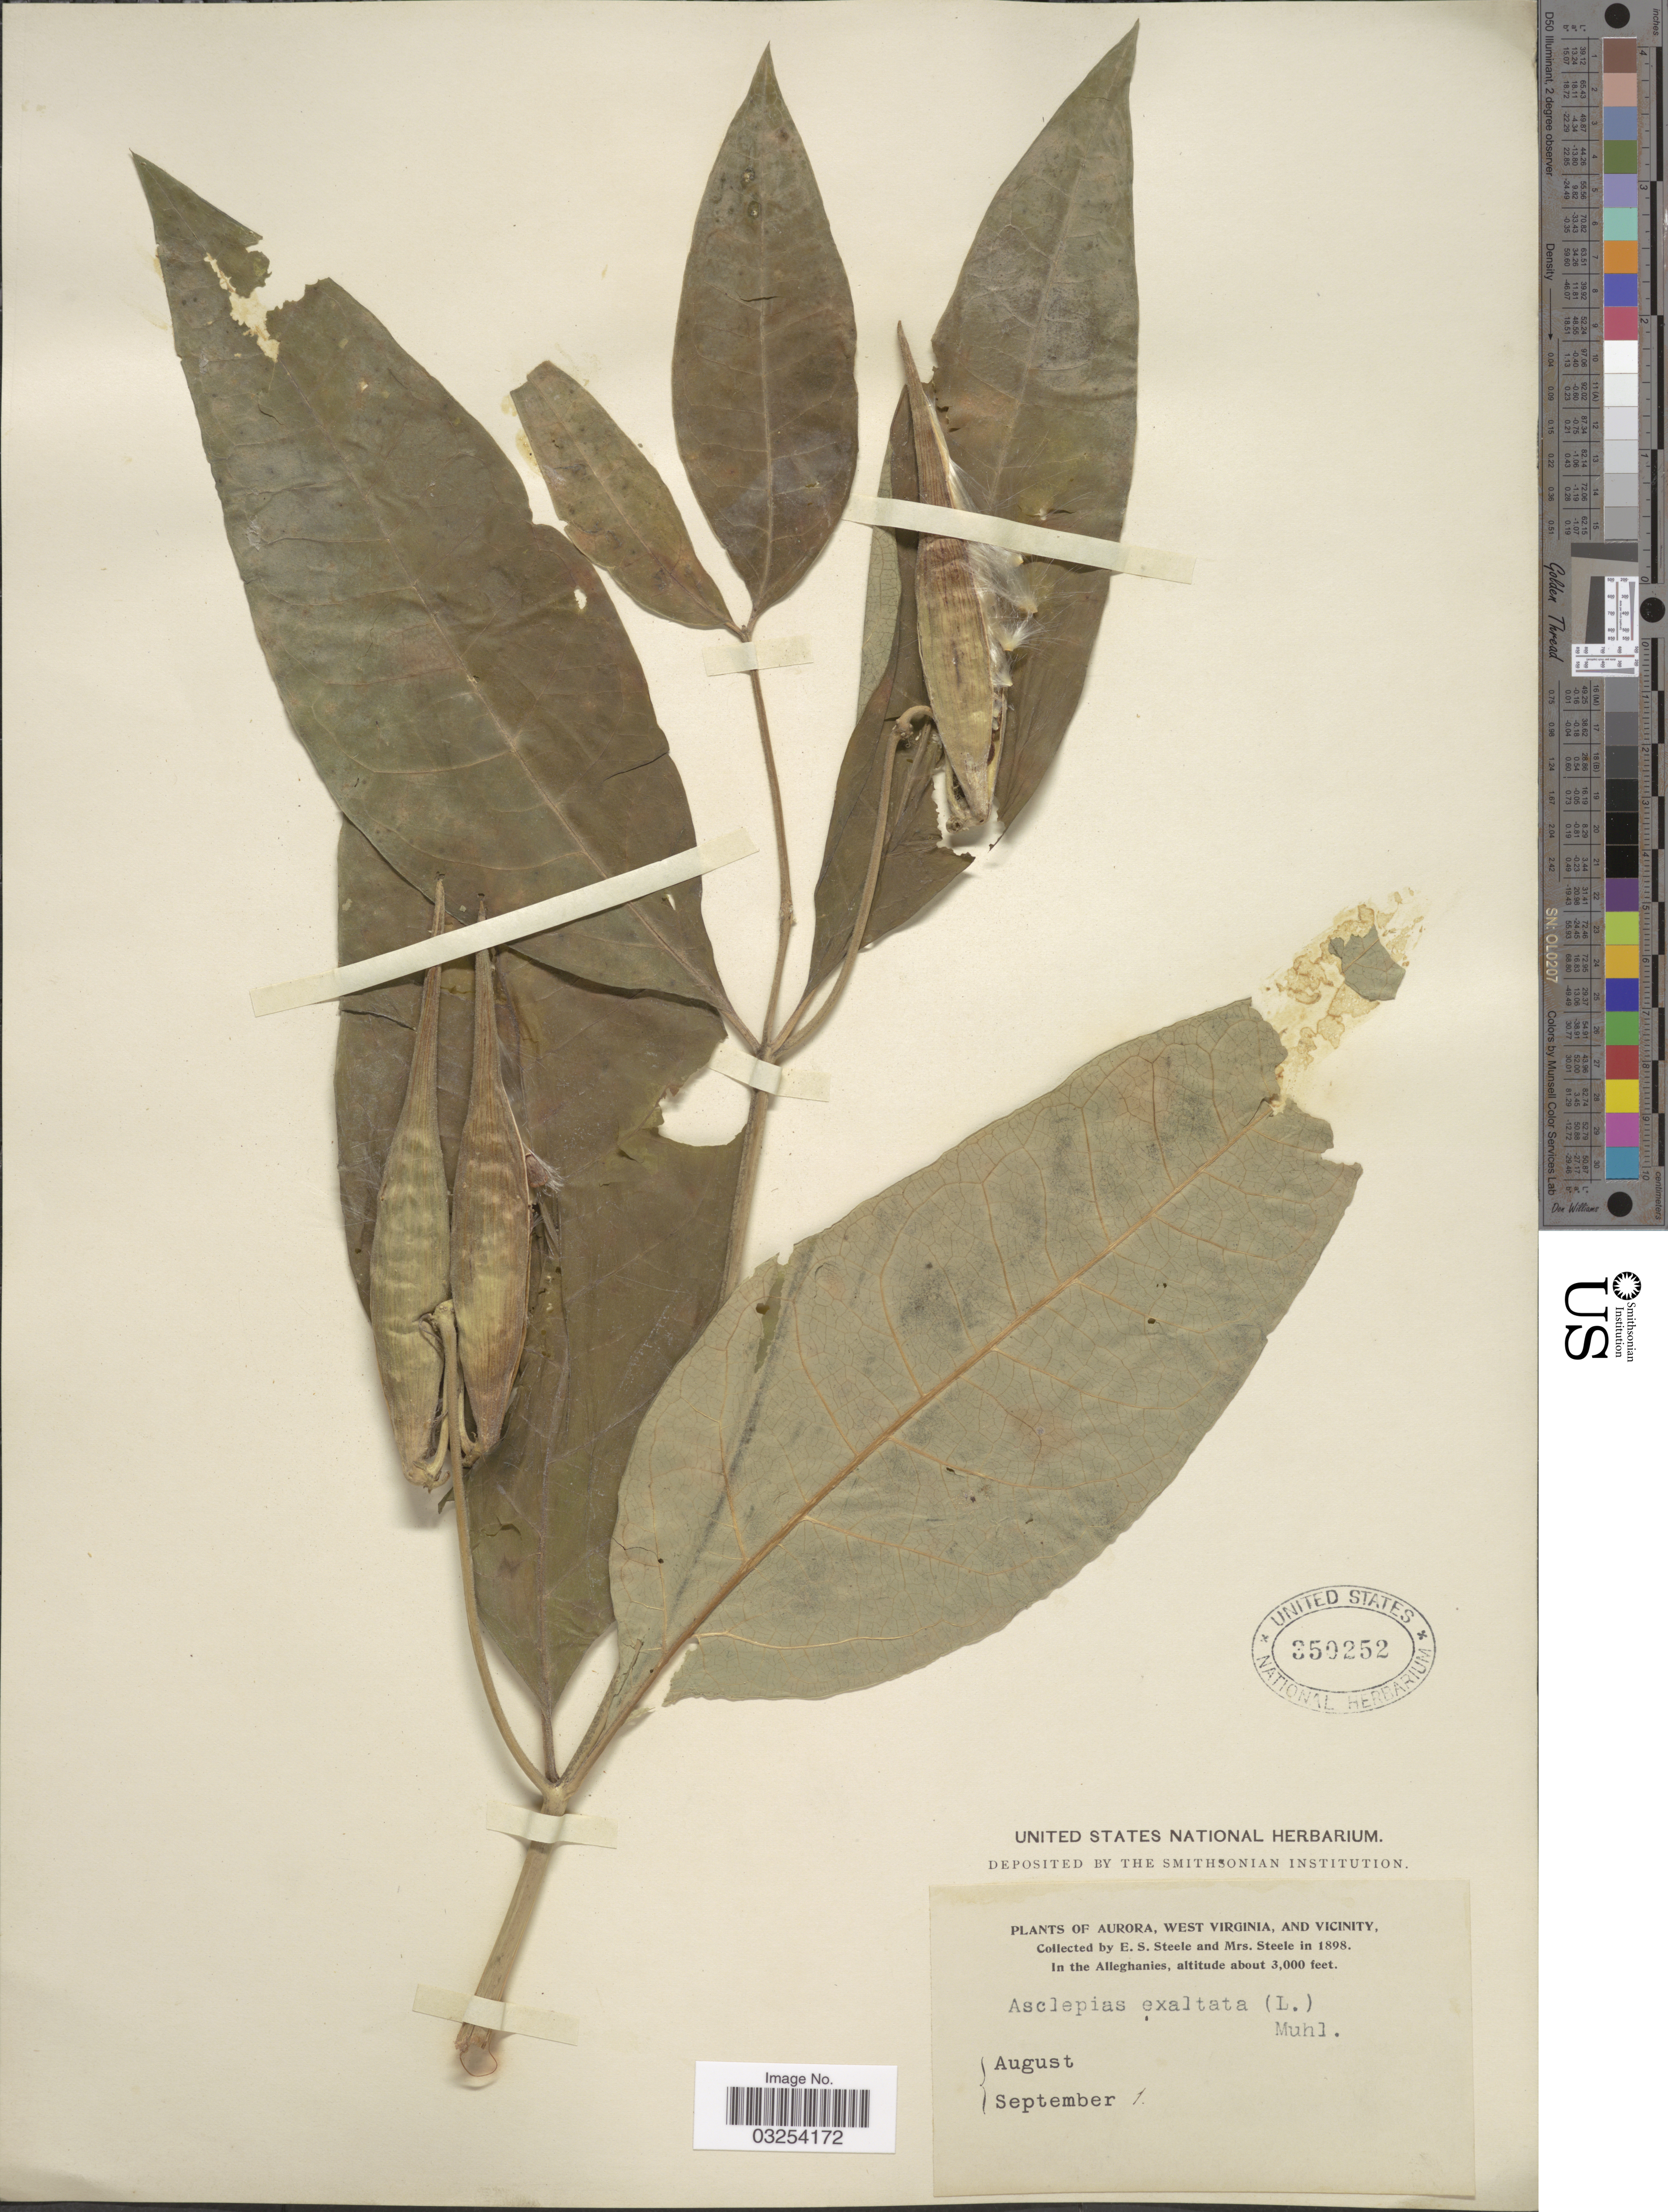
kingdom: Plantae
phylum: Tracheophyta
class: Magnoliopsida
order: Gentianales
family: Apocynaceae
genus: Asclepias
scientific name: Asclepias exaltata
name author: Muhl.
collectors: E. Steele & Mrs. E. S. Steele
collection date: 1898-09-01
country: United States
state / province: West Virginia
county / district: Preston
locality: Aurora, and vicinity. In the Alleghanies.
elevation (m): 914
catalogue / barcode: US 350252